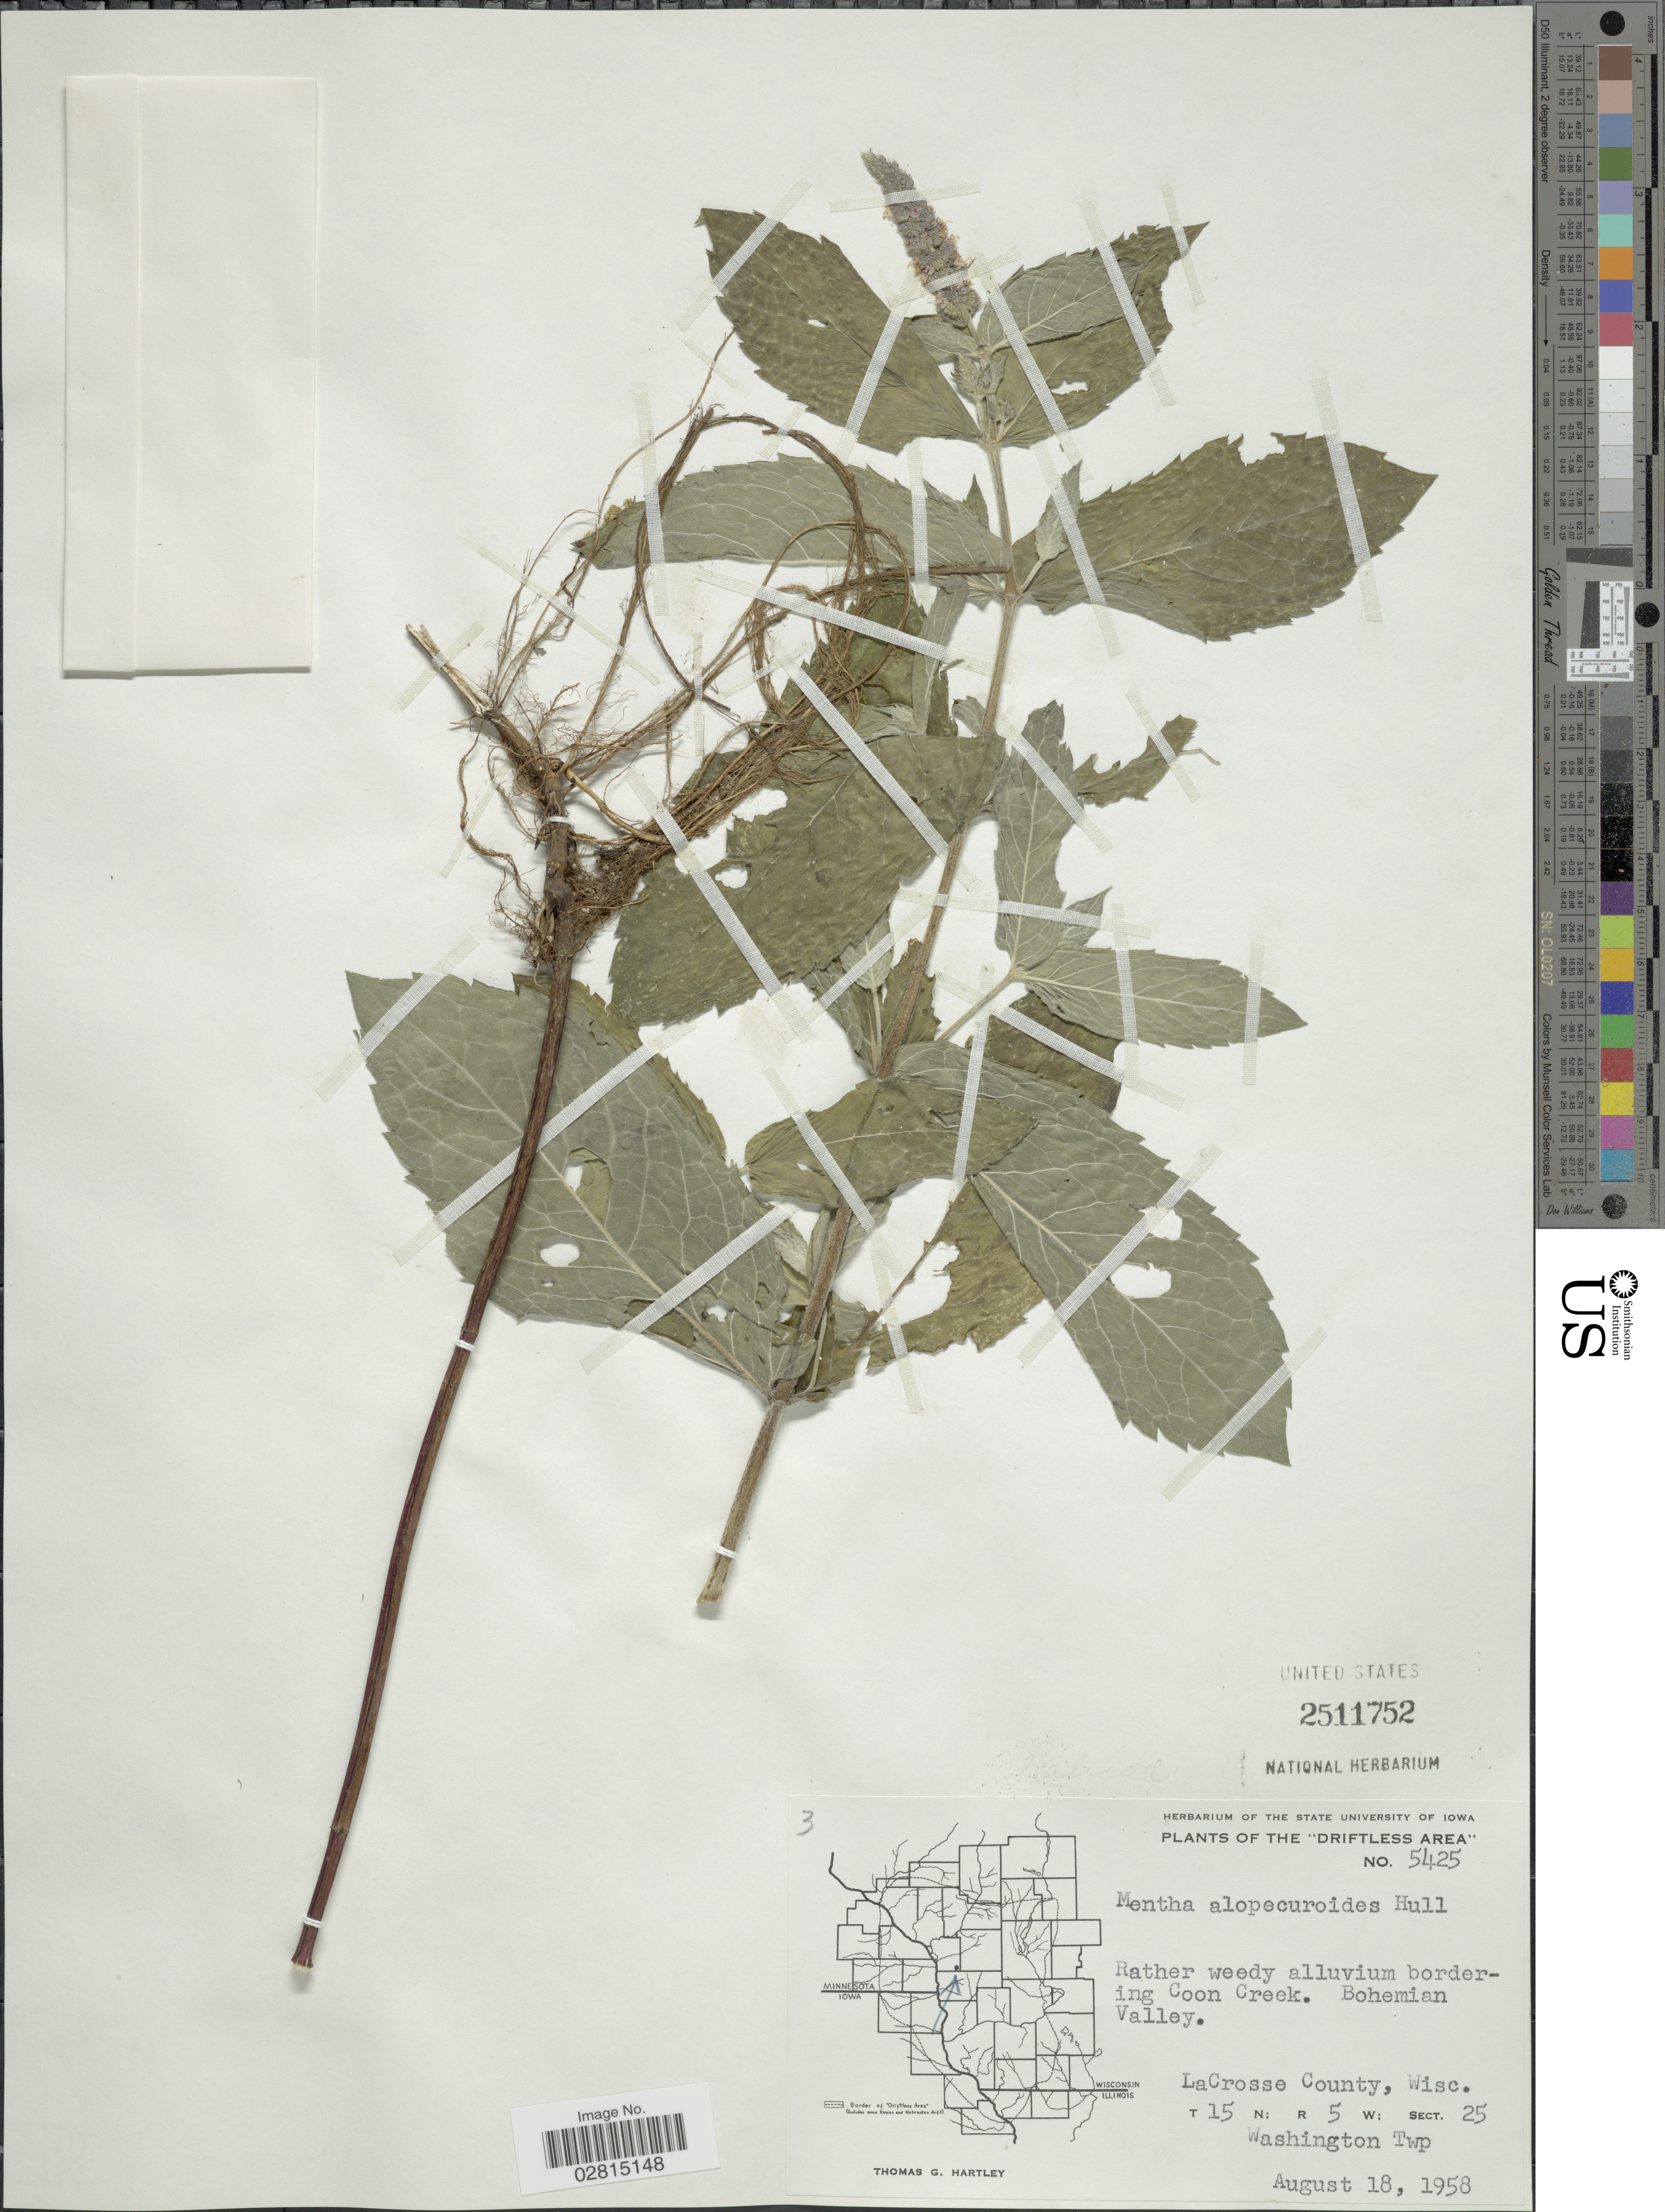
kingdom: Plantae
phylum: Tracheophyta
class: Magnoliopsida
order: Lamiales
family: Lamiaceae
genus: Mentha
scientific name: Mentha alopecuroides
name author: Hull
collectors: T. G. Hartley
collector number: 5425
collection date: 1958-08-18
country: United States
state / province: Washington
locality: The "Driftless Area", bordering Coon Creek, Bohemian Valley, LaCrosse County, Wisc., T15N; R5W; Sect. 25, Washington Twp.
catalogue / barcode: US 2511752